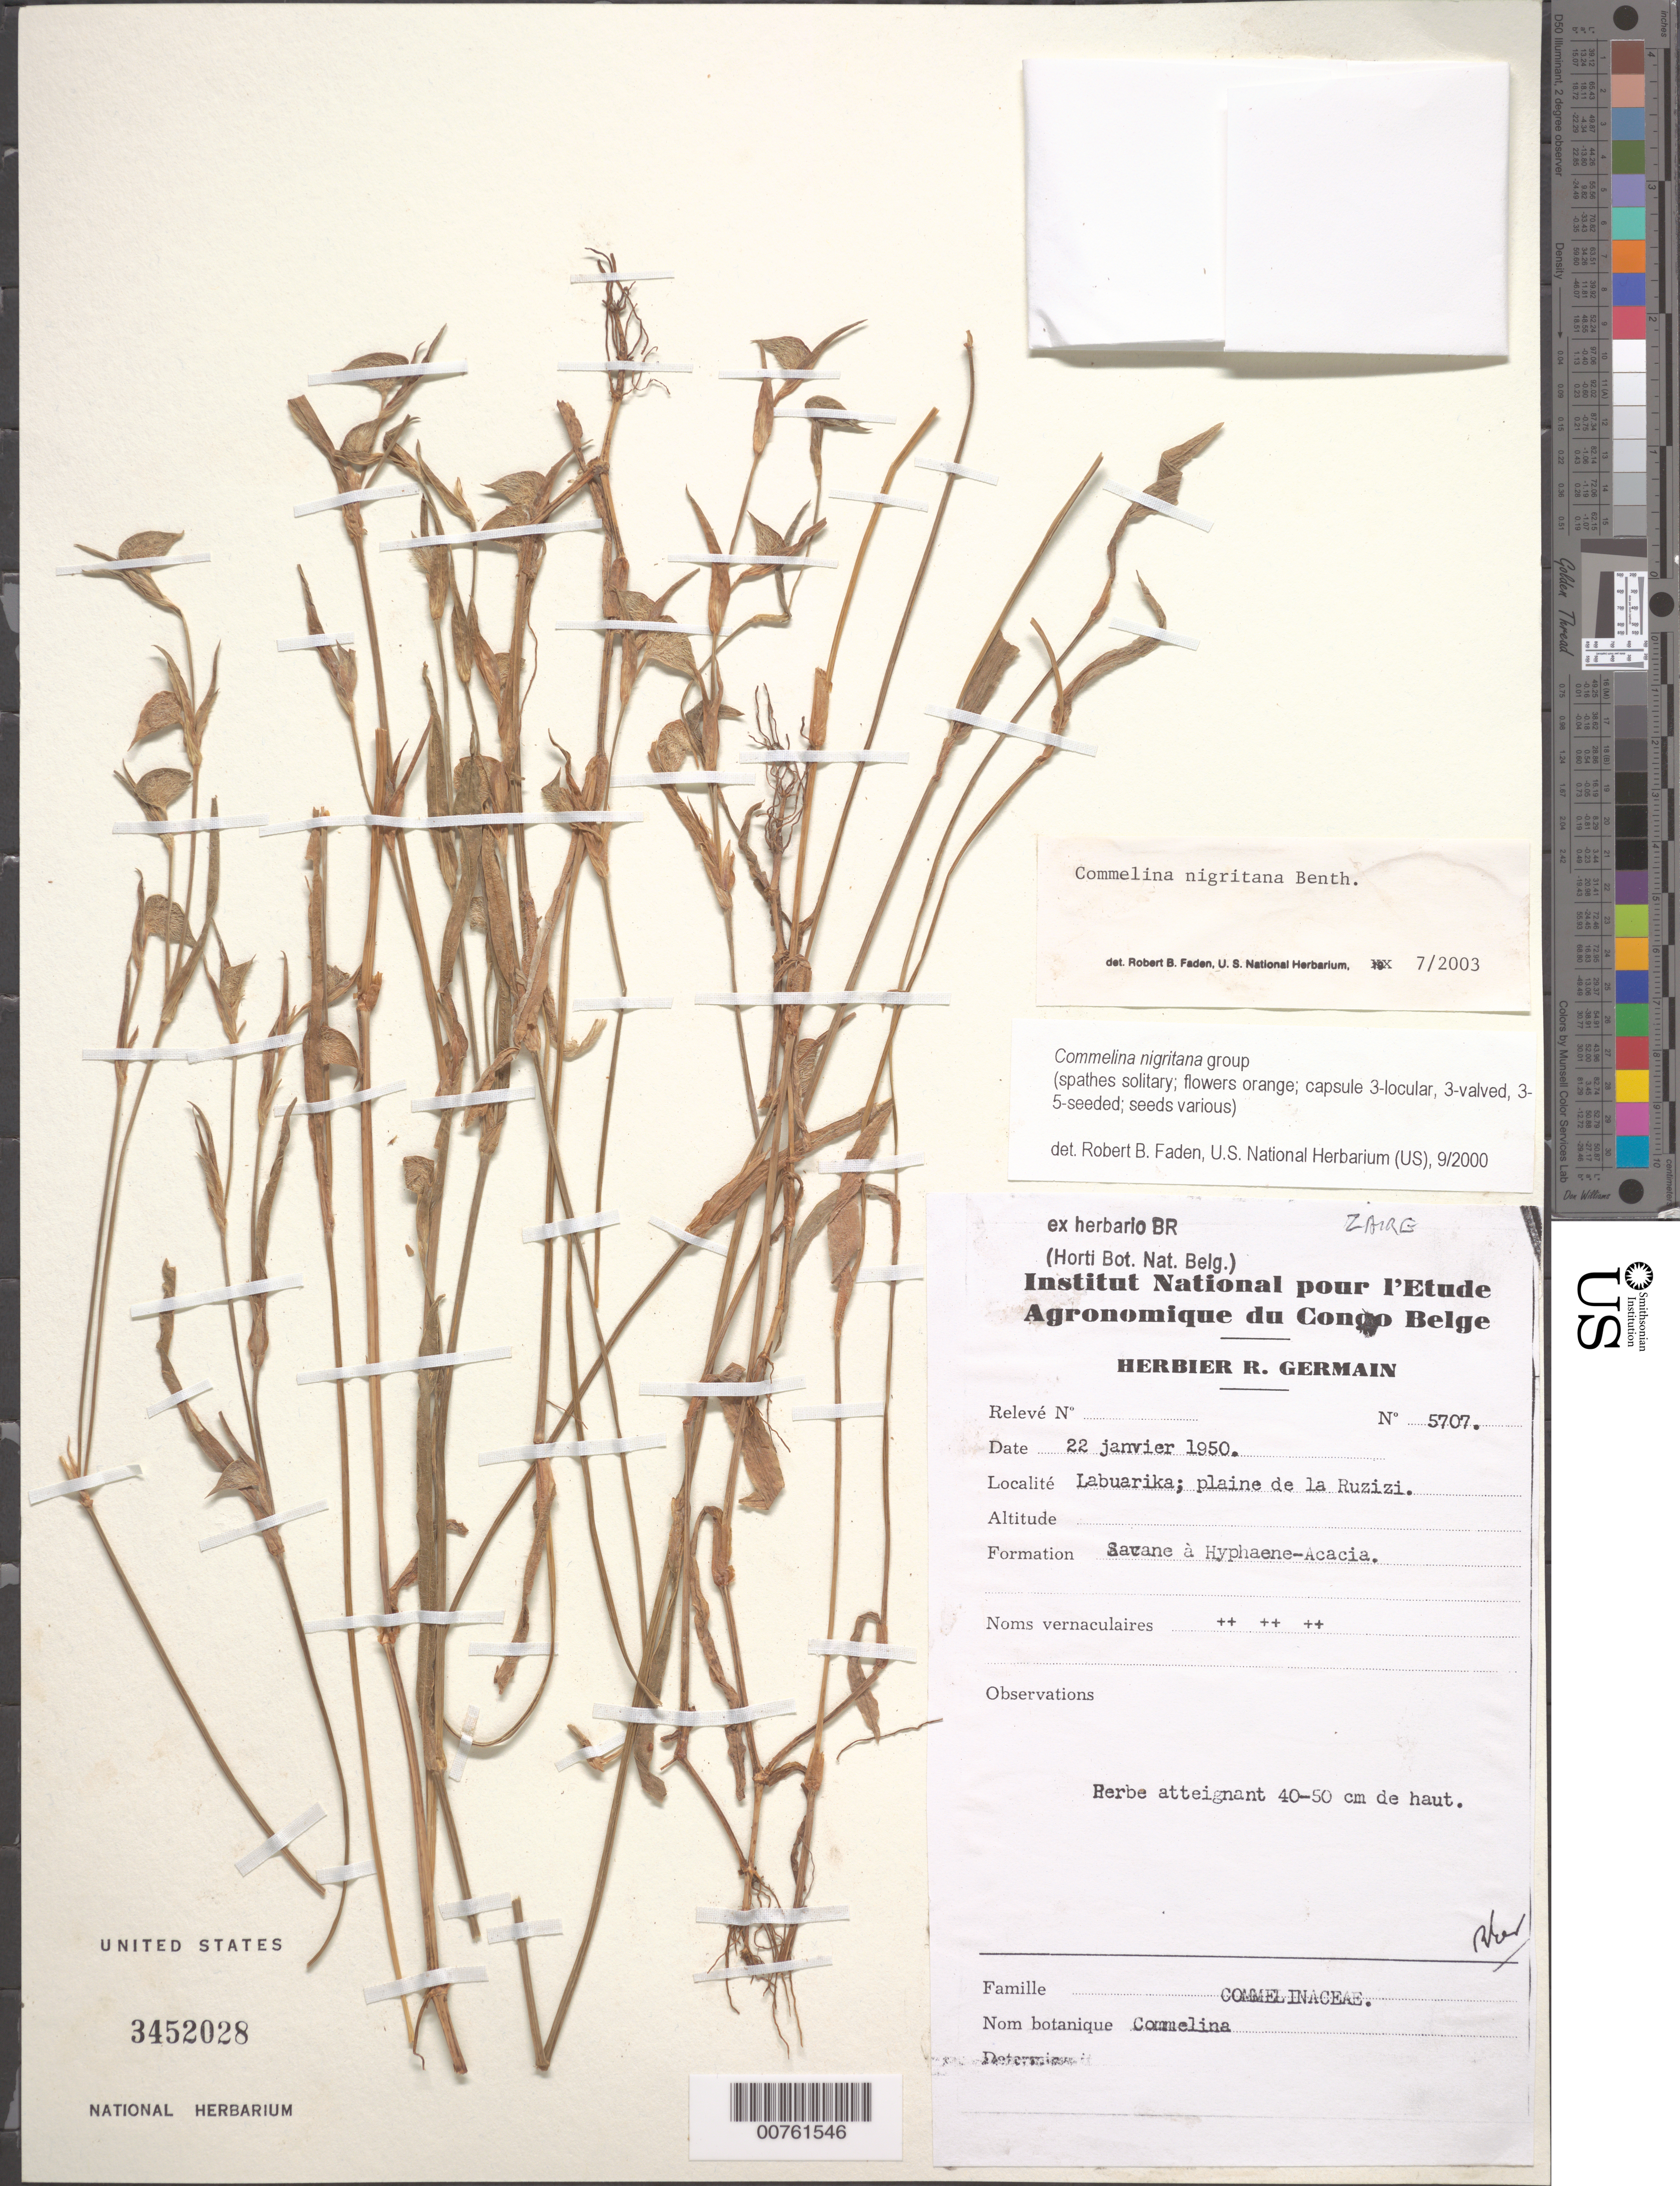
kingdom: Plantae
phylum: Tracheophyta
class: Liliopsida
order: Commelinales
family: Commelinaceae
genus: Commelina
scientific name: Commelina nigritana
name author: Benth.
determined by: Faden, Robert B., (US), Smithsonian Institution - National Museum of Natural History (UNITED STATES)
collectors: R. Germain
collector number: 5707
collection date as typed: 22 Jan 1950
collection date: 1950-01-22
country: Congo, Democratic Republic of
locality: Labuarika; plaine de la Ruzizi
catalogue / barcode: US 3452028